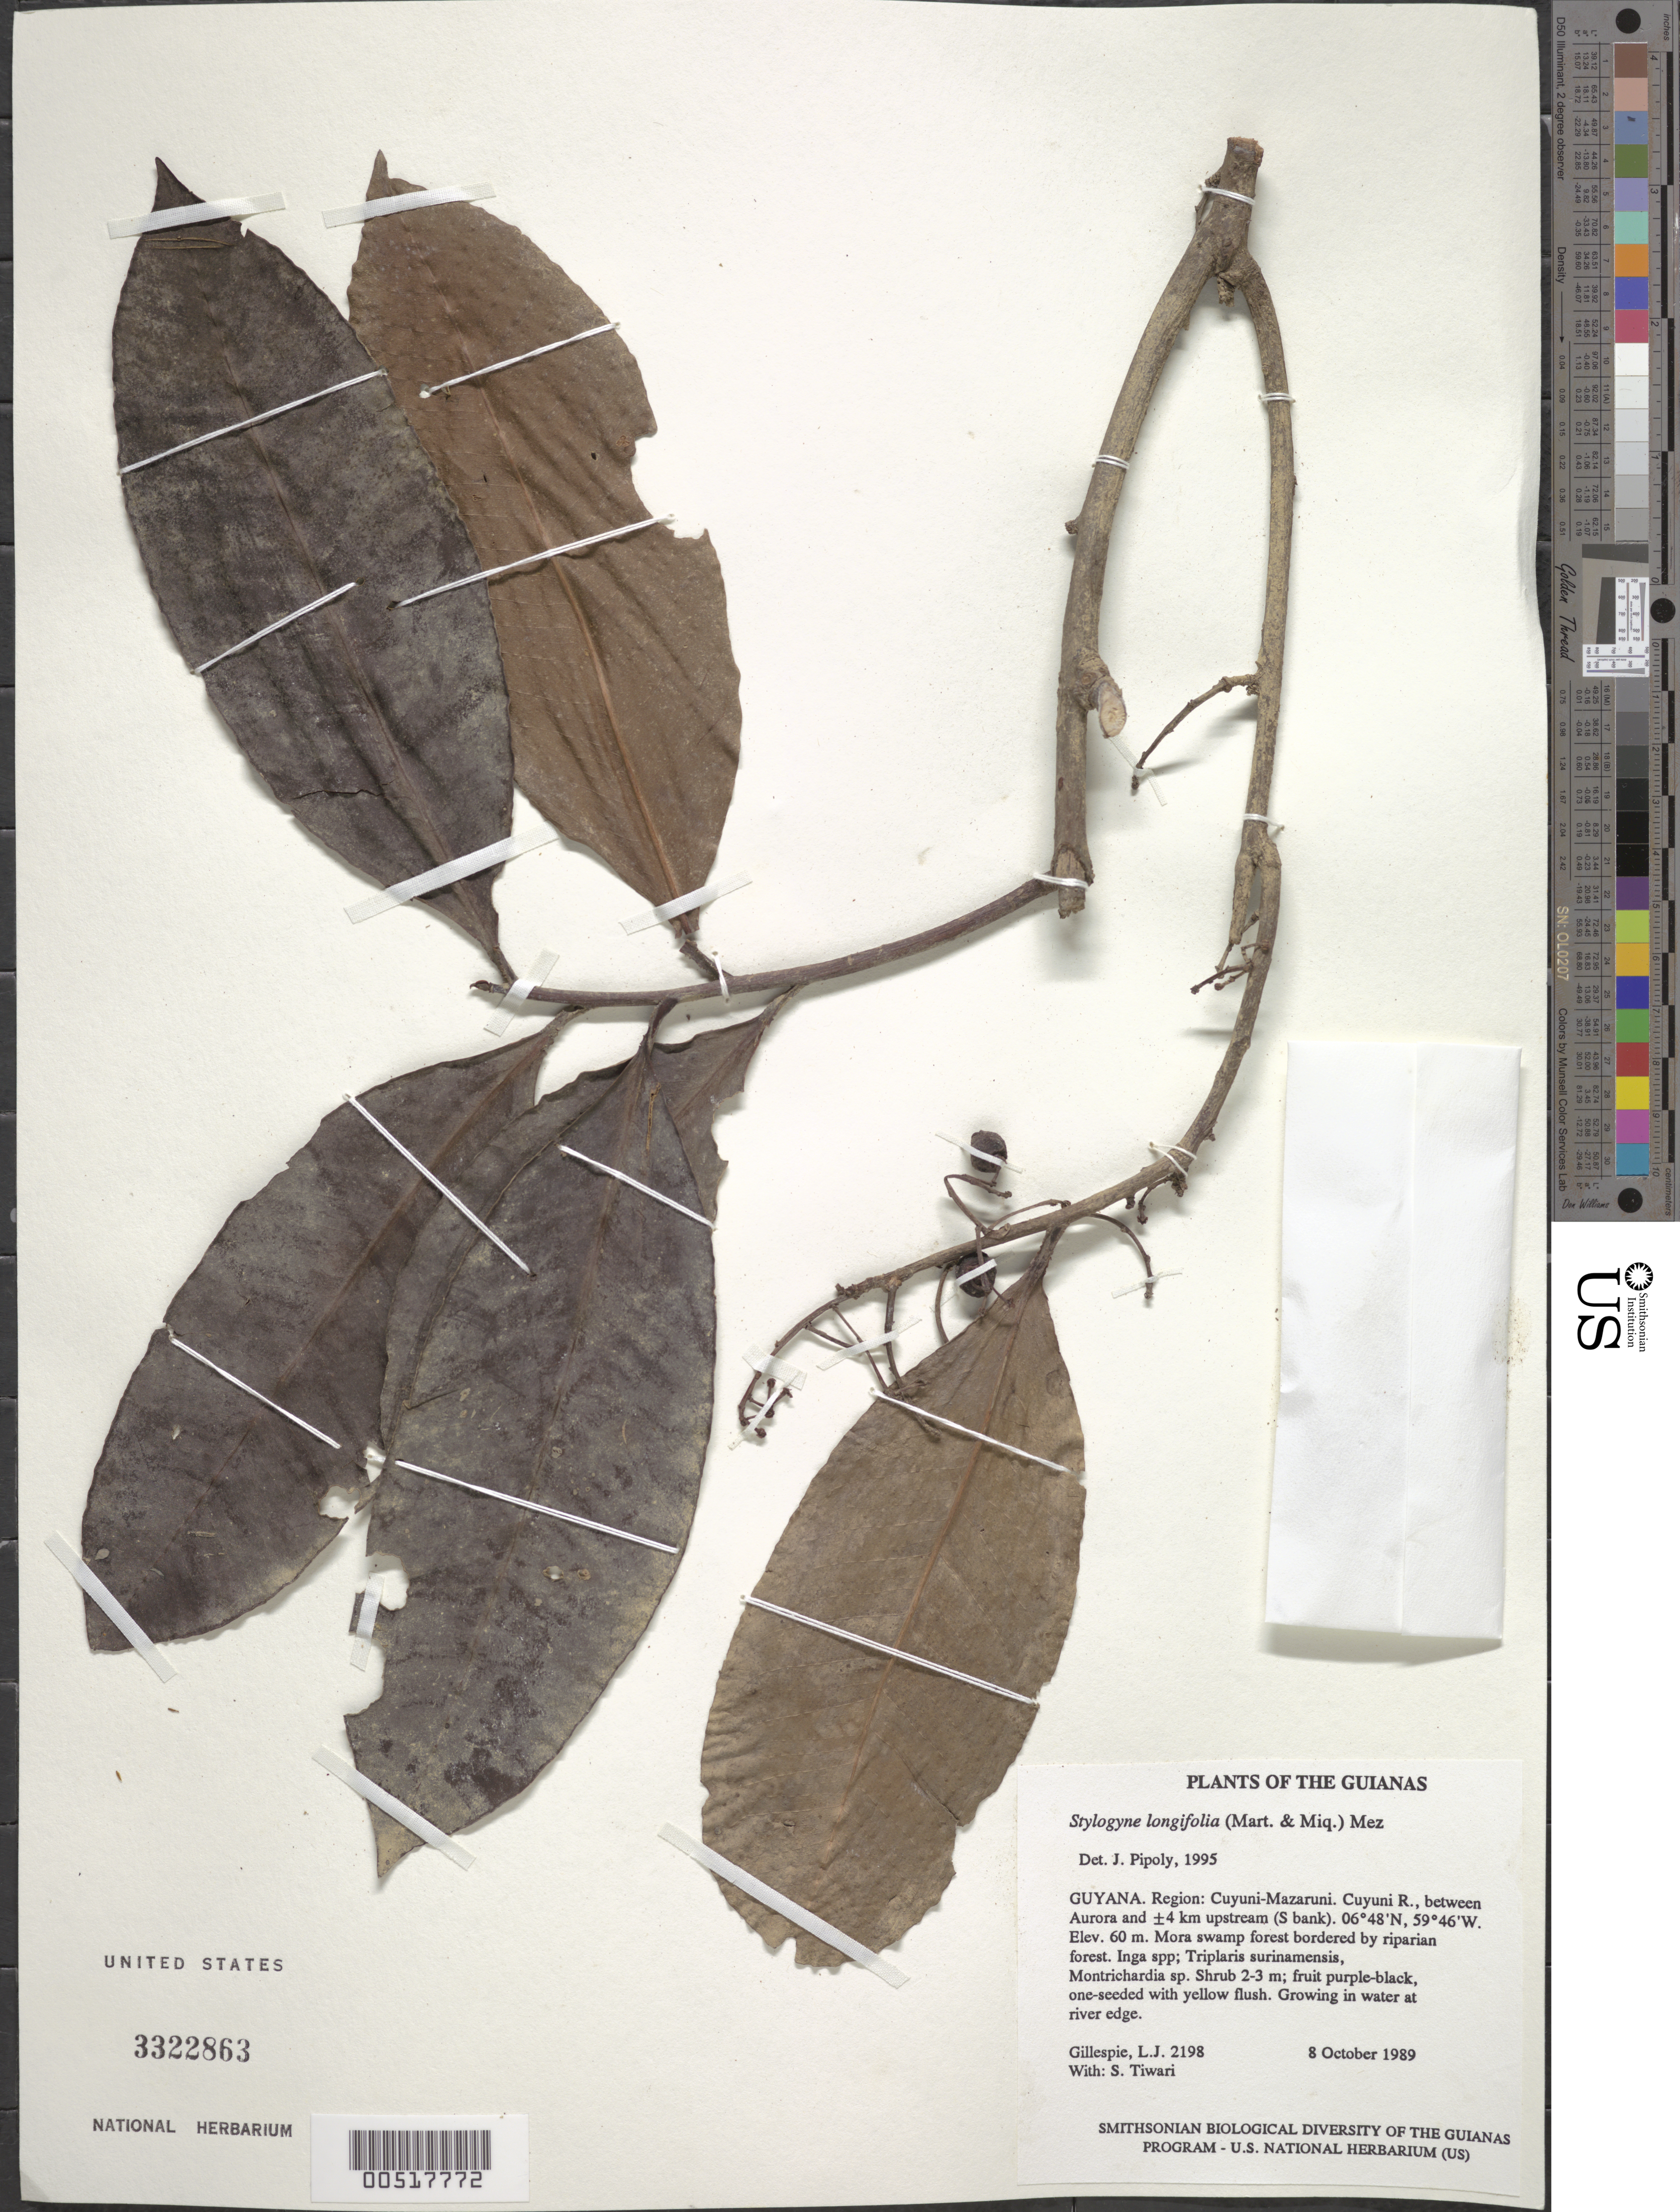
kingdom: Plantae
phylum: Tracheophyta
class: Magnoliopsida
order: Ericales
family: Primulaceae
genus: Stylogyne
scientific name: Stylogyne longifolia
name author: Mez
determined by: Pipoly, J. J., III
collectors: L. J. Gillespie & S. Tiwari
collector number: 2198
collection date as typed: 8 October 1989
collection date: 1989-10-08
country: Guyana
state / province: Cuyuni-Mazaruni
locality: Cuyuni R., between Aurora and ±4 km upstream (S bank)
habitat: Mora swamp forest bordered by riparian forest. Inga spp; Triplaris surinamensis, Montrichardia sp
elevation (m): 60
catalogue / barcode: US 3322863